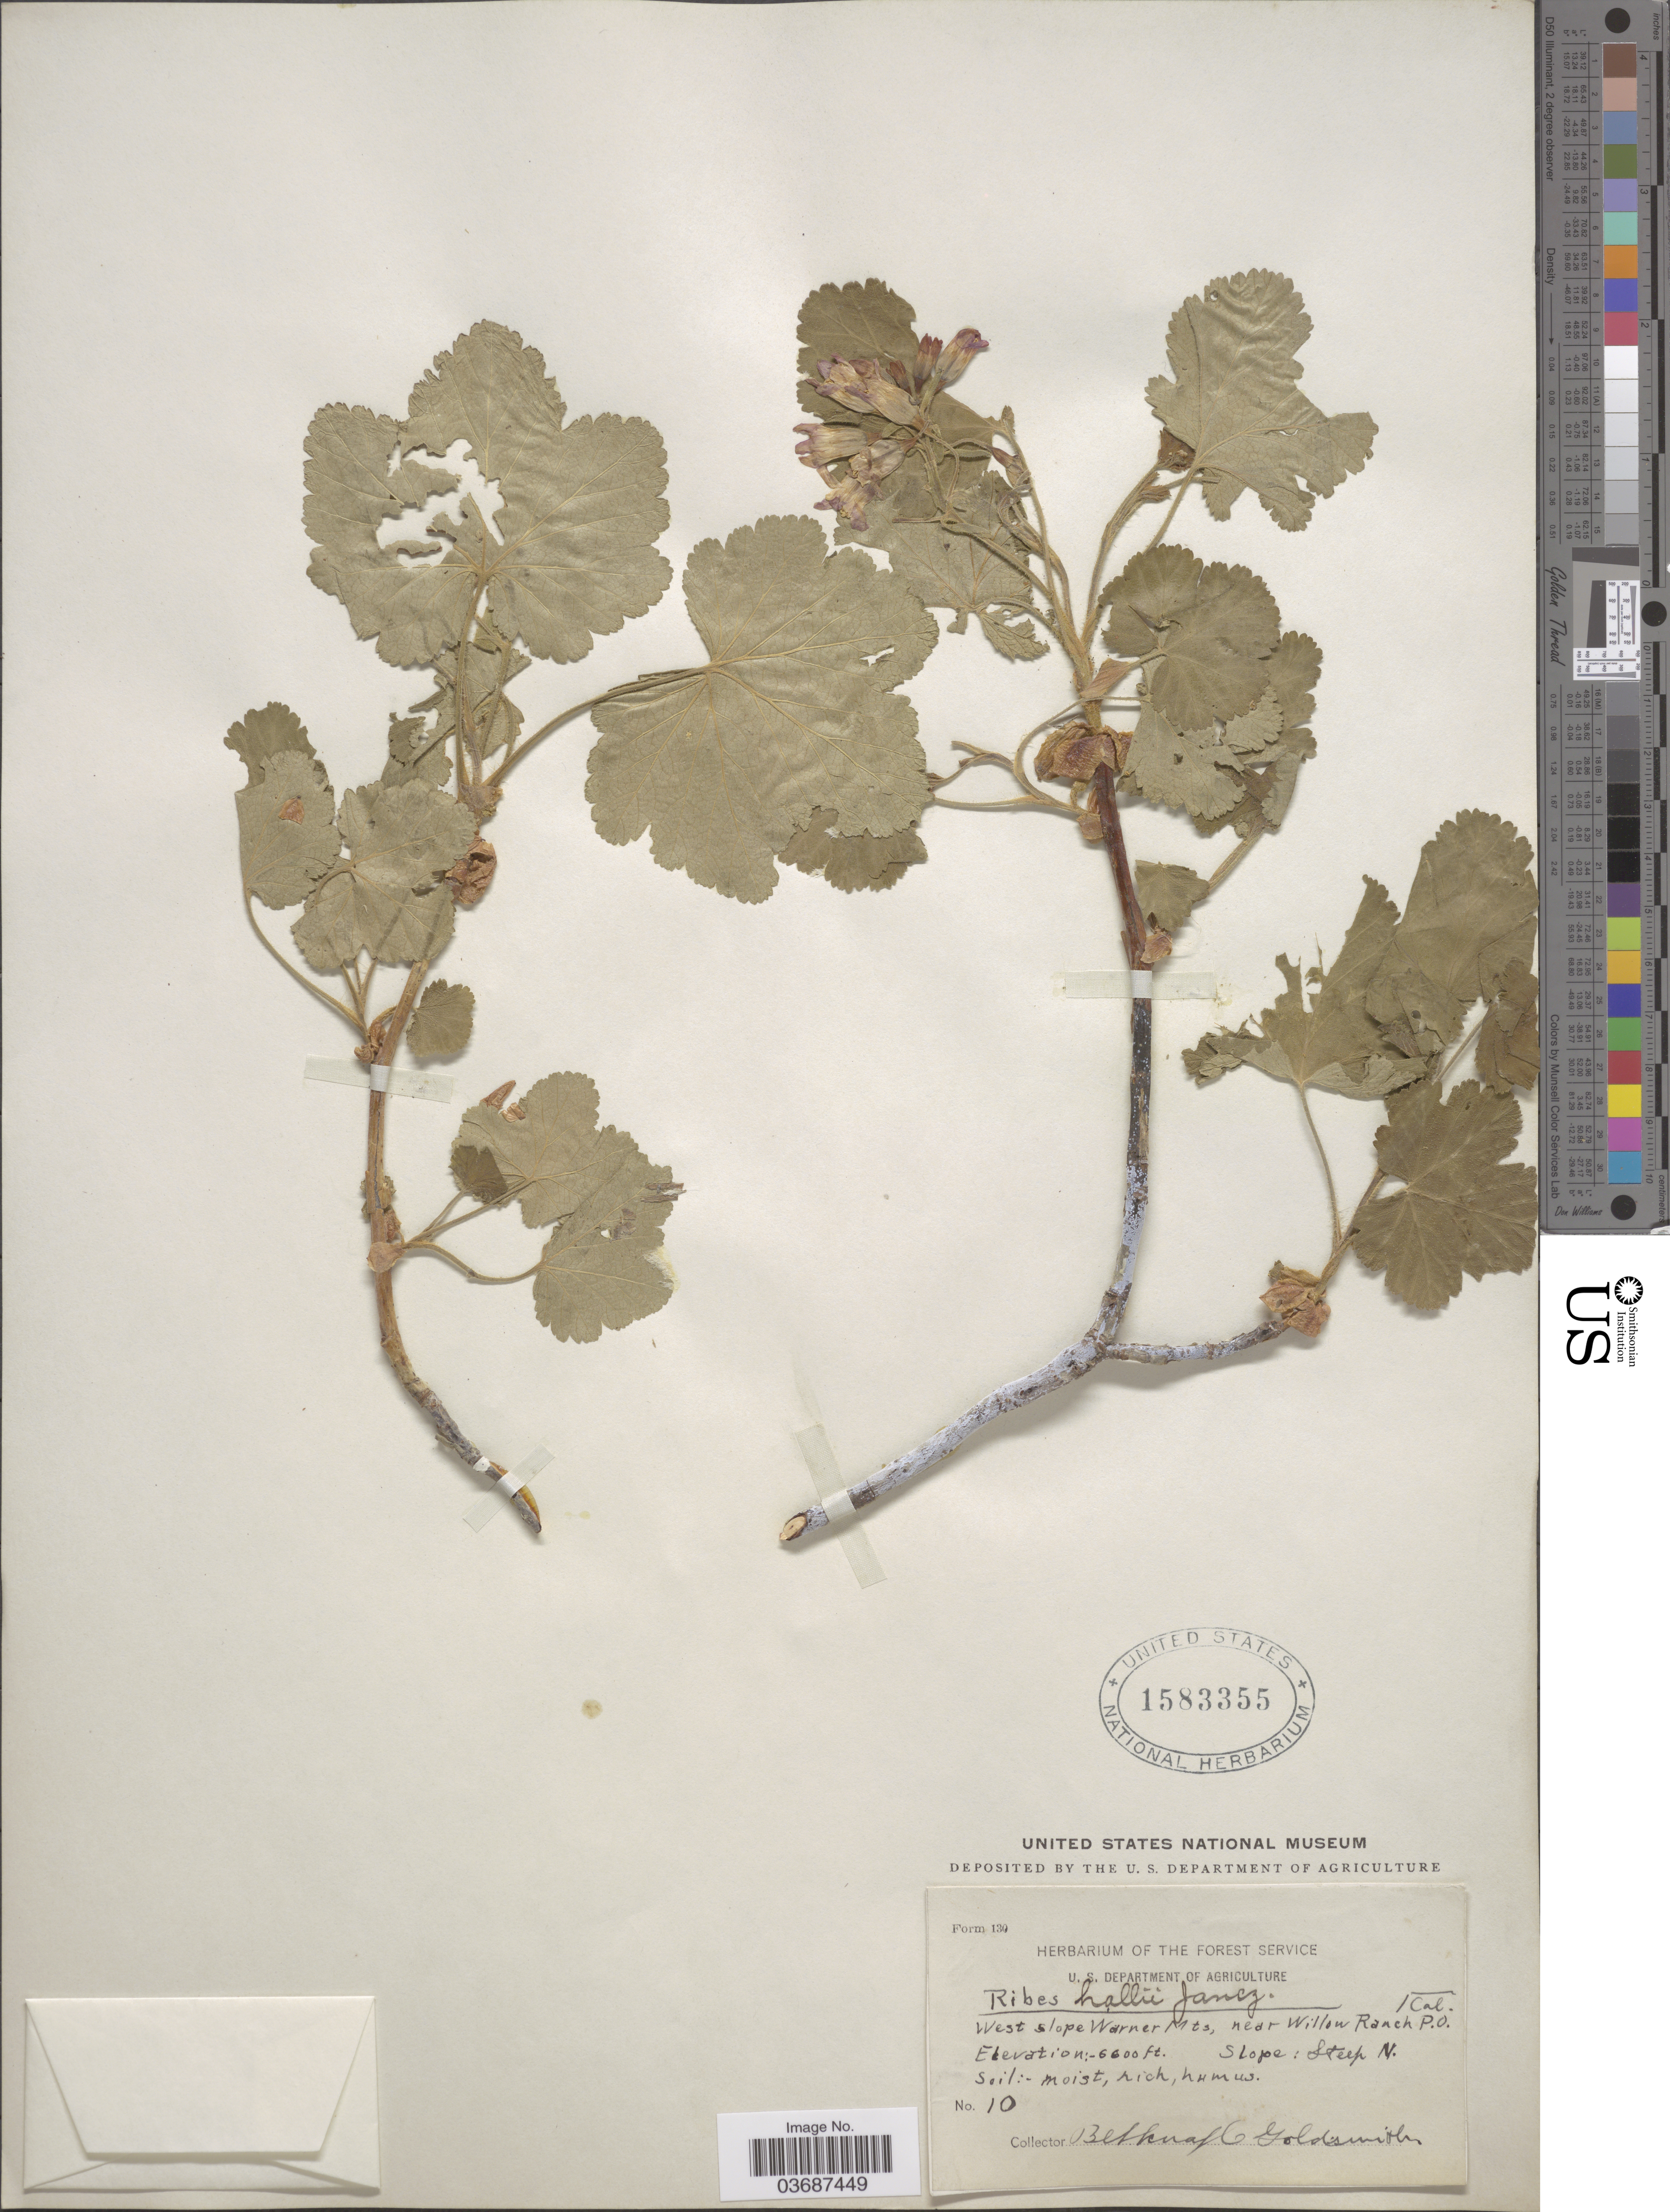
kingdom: Plantae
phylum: Tracheophyta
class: Magnoliopsida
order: Saxifragales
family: Grossulariaceae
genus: Ribes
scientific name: Ribes hallii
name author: Jancz.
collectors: B. Goldsmith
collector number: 10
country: United States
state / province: California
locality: West slope Warner Mts, near Willow Ranch P.O. Slope: Steep N.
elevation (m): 2012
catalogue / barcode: US 1583355